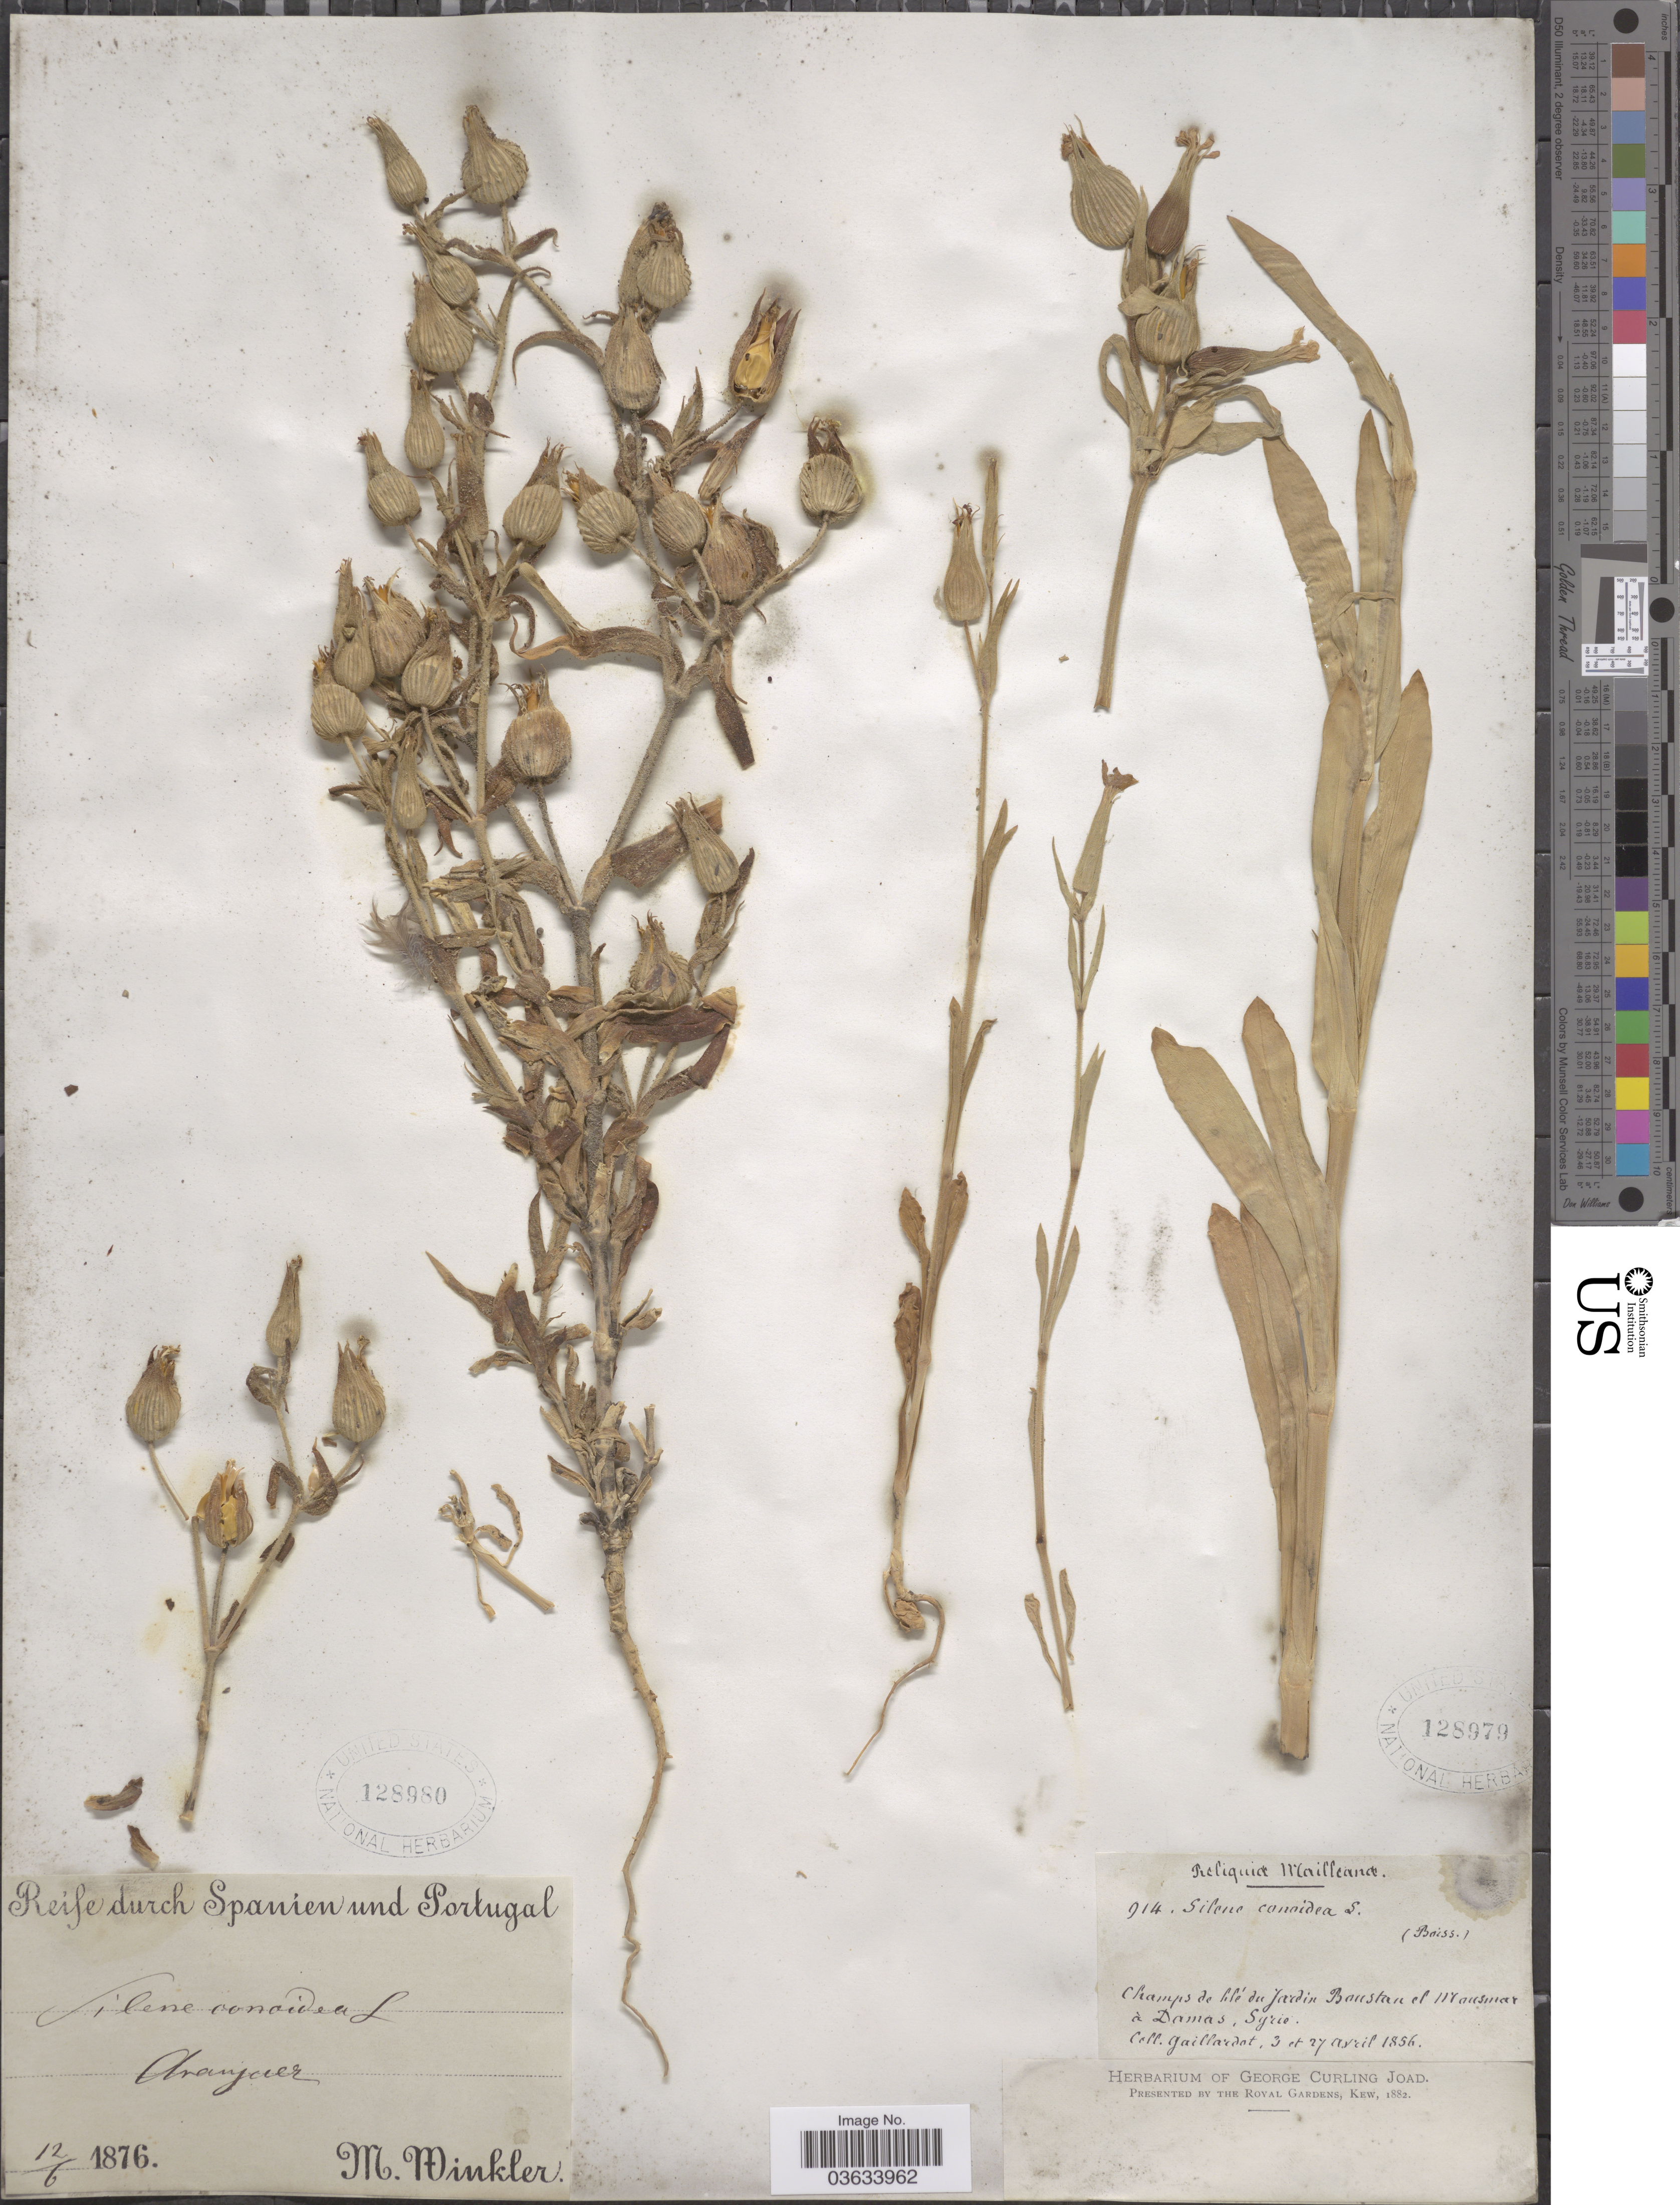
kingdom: Plantae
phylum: Tracheophyta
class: Magnoliopsida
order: Caryophyllales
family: Caryophyllaceae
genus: Silene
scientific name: Silene conoidea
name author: L.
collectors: Gaillardot, --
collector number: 914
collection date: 1856-04-03/1856-04-27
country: Syria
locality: Champs de lilé du Jardin Baustan el Mansmar [interpreted] à Damas.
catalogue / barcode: US 128979-2